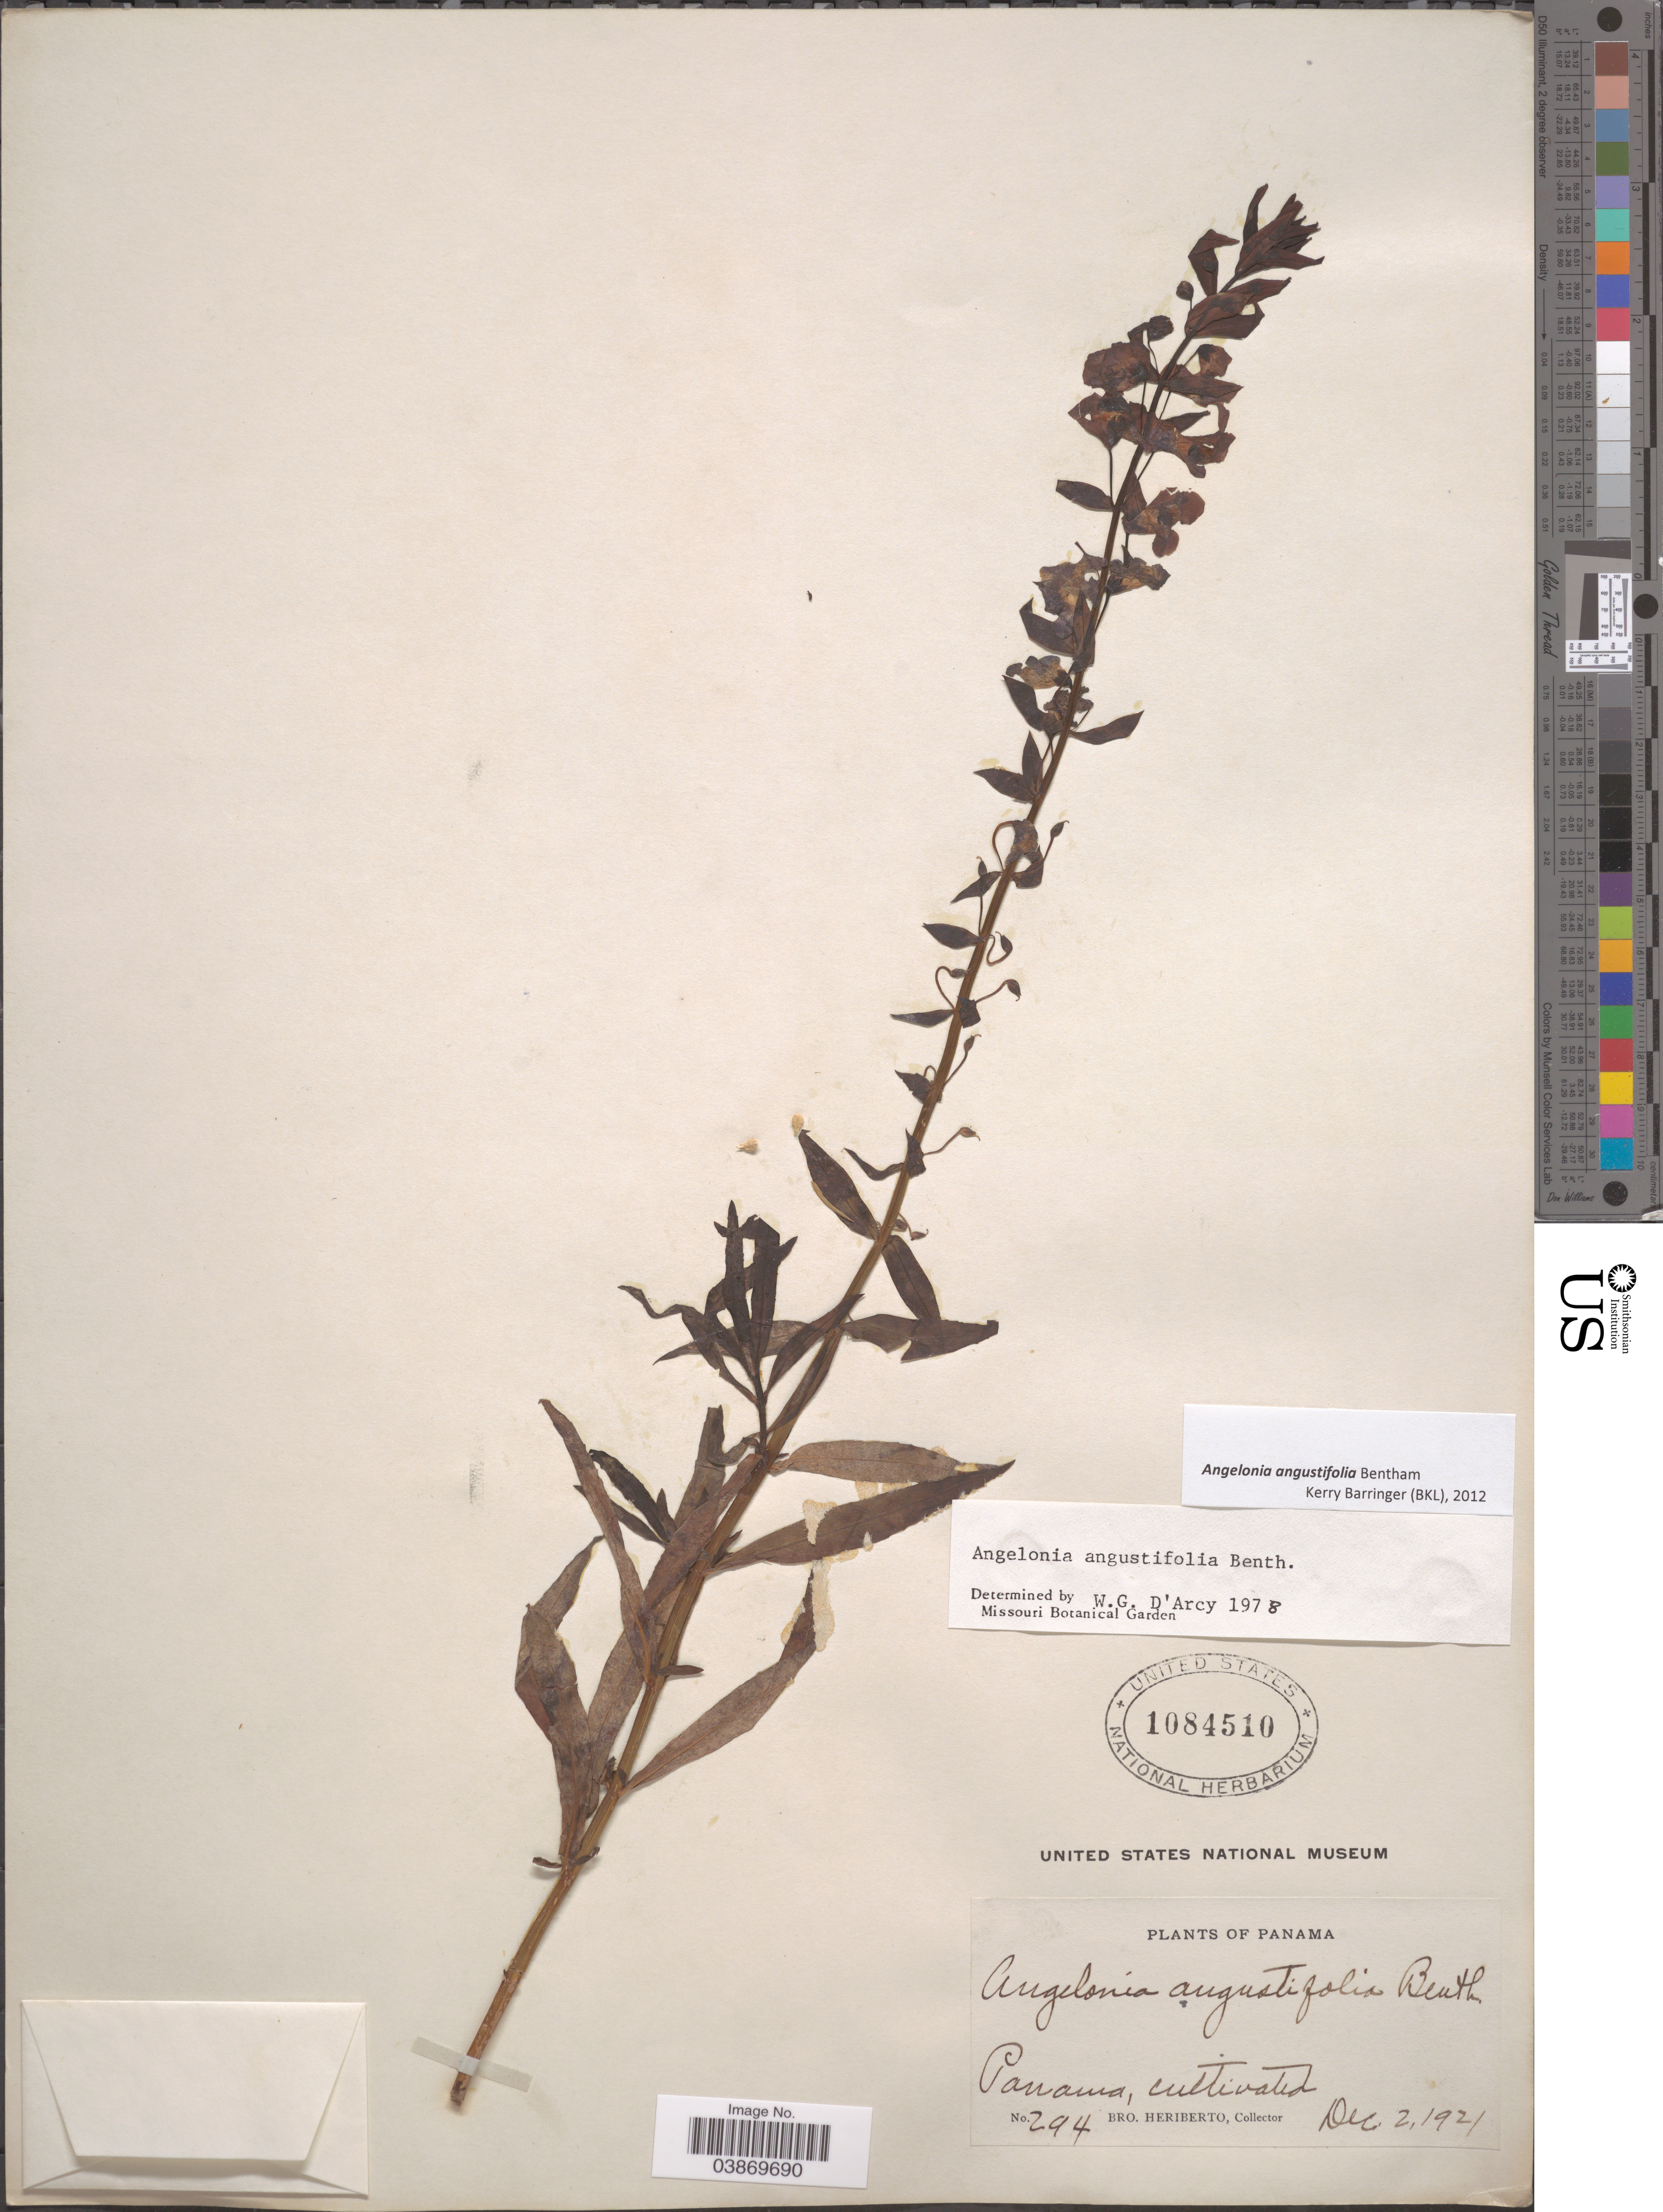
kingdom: Plantae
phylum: Tracheophyta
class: Magnoliopsida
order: Lamiales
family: Plantaginaceae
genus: Angelonia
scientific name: Angelonia angustifolia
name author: Benth.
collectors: B. Heriberto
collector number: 294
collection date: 1921-12-02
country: Panama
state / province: Panamá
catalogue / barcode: US 1084510